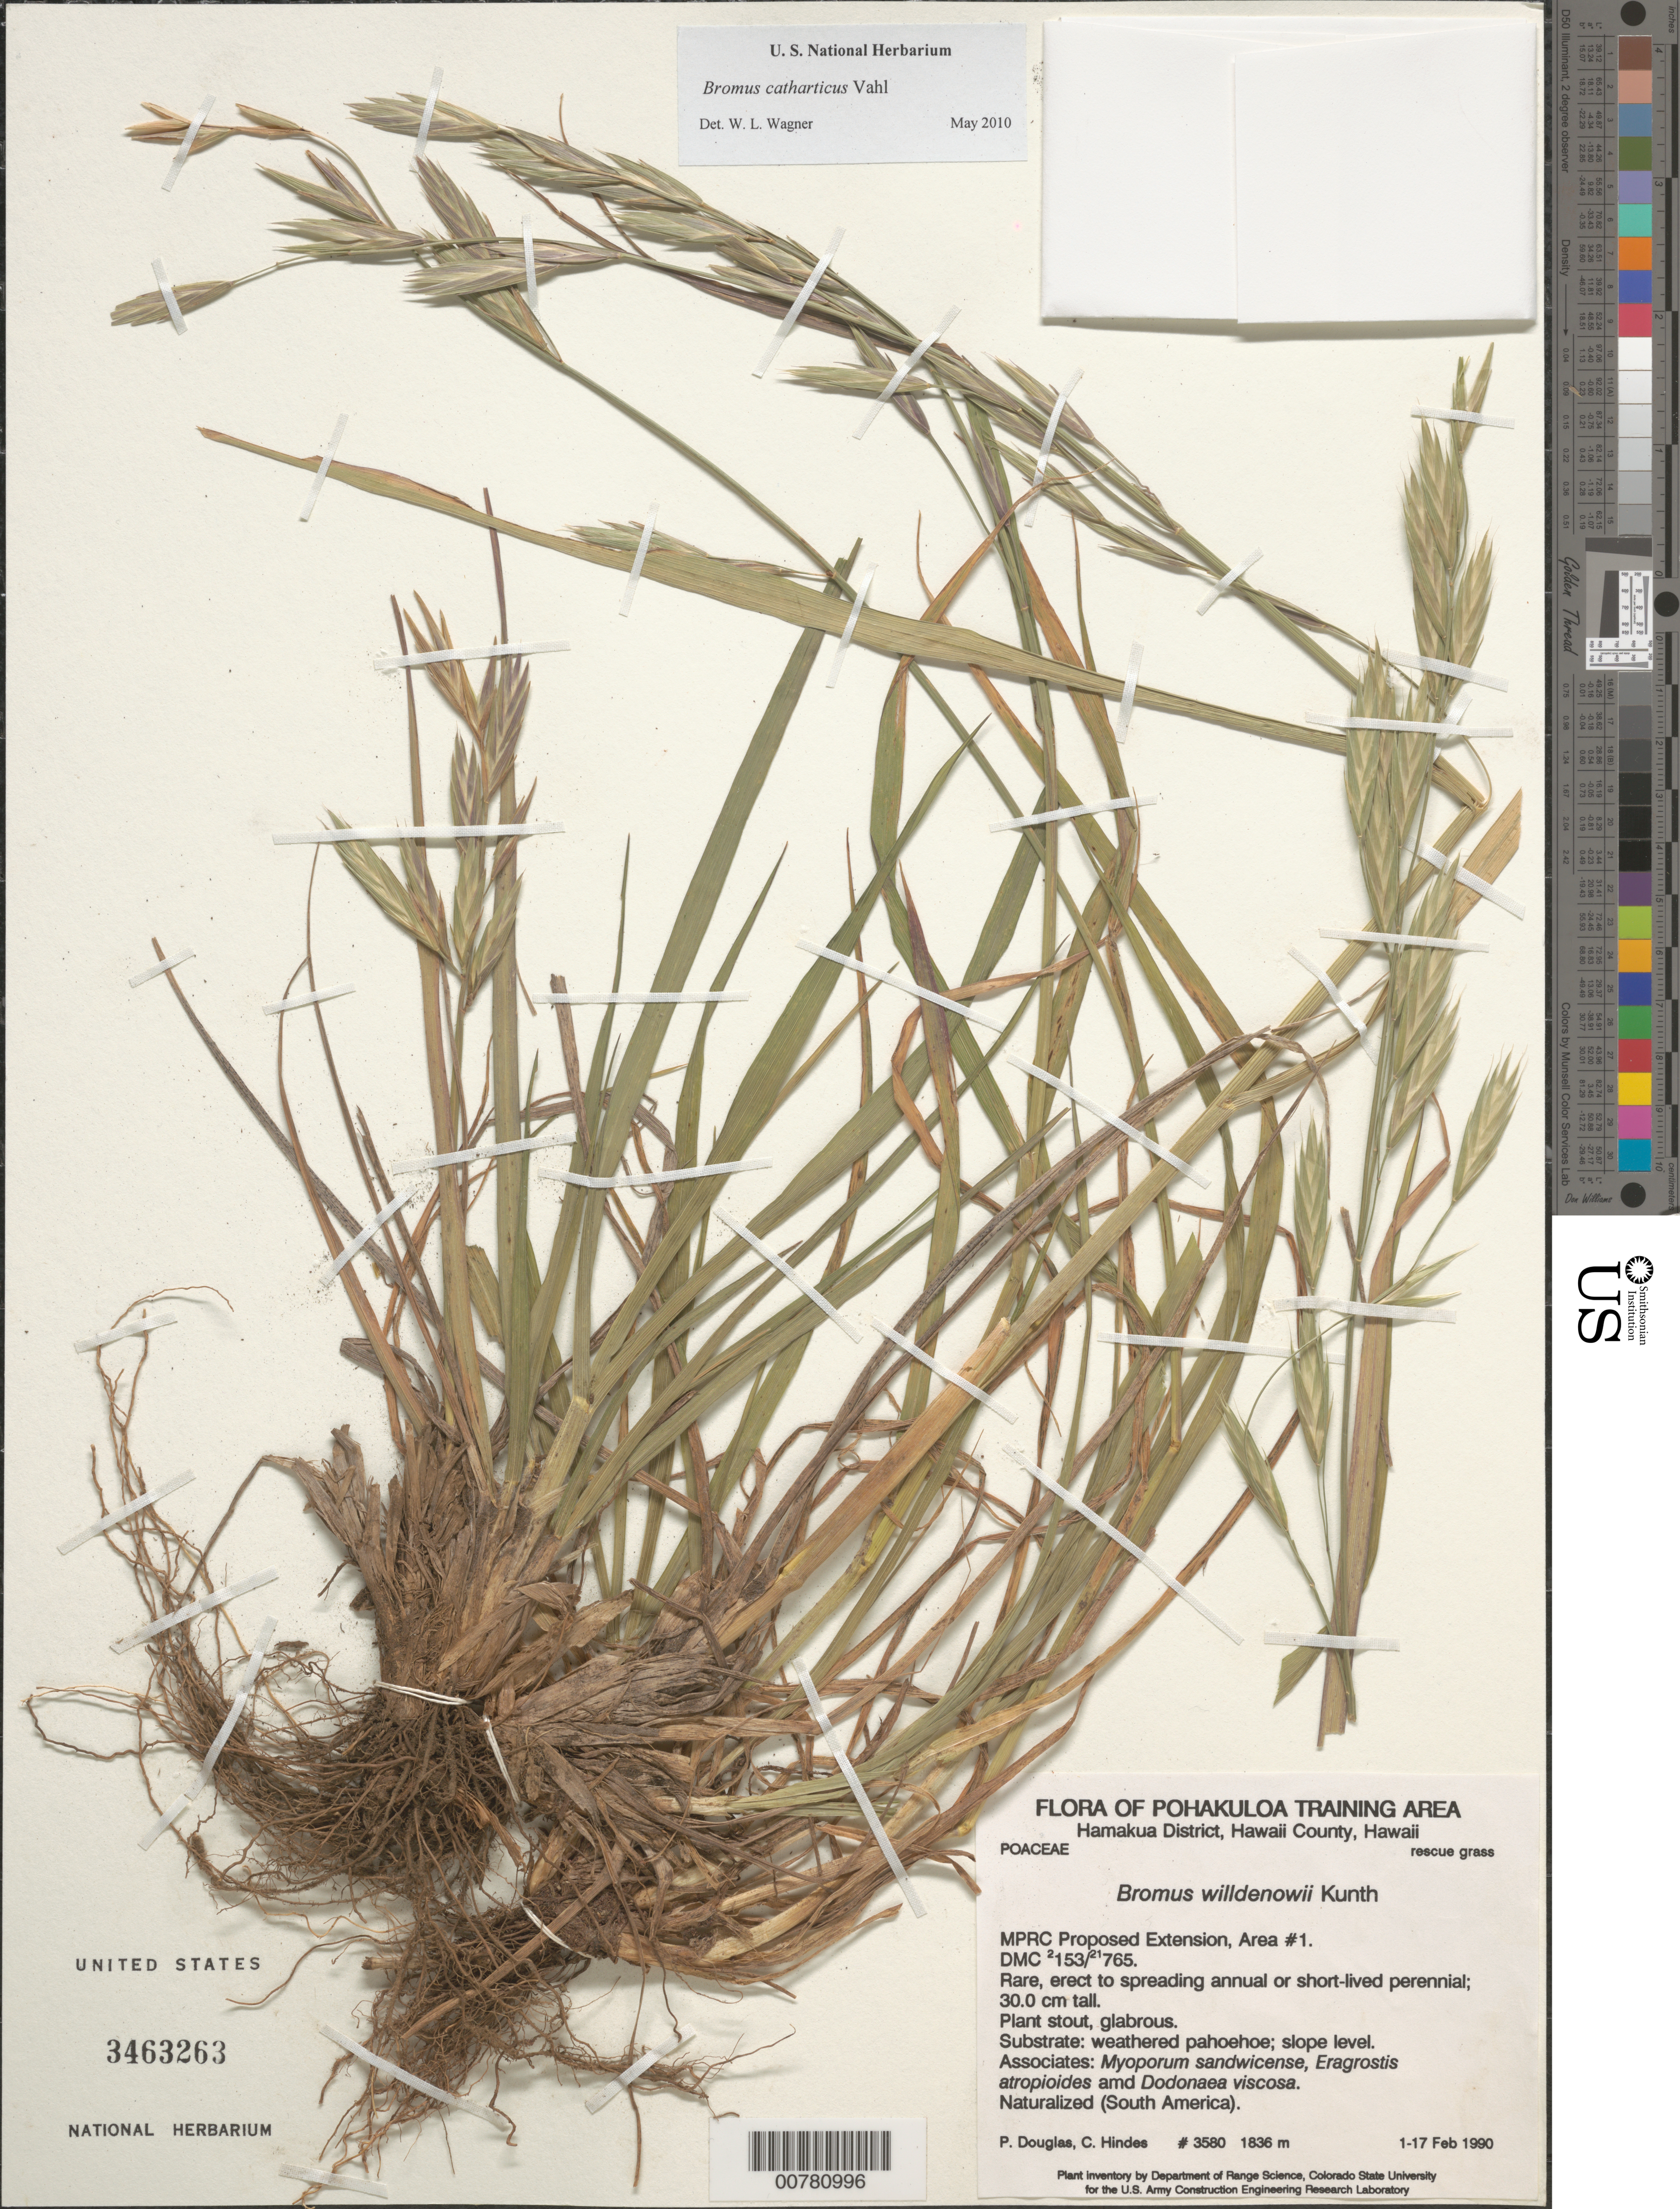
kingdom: Plantae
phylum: Tracheophyta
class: Liliopsida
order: Poales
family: Poaceae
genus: Bromus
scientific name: Bromus catharticus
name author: Vahl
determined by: Wagner, W. L., (BOT), Smithsonian Institution - National Museum of Natural History (UNITED STATES)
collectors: P. Douglas & C. Hindes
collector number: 3580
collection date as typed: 1 Feb 1990 to 17 Feb 1990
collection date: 1990-02-01/1990-02-17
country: United States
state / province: Hawaii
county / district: Hawaii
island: Hawaii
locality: Hamakua District, MPRC Proposed Extension, Area #1. DMC 2.153/21.765.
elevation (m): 1836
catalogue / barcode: US 3463263